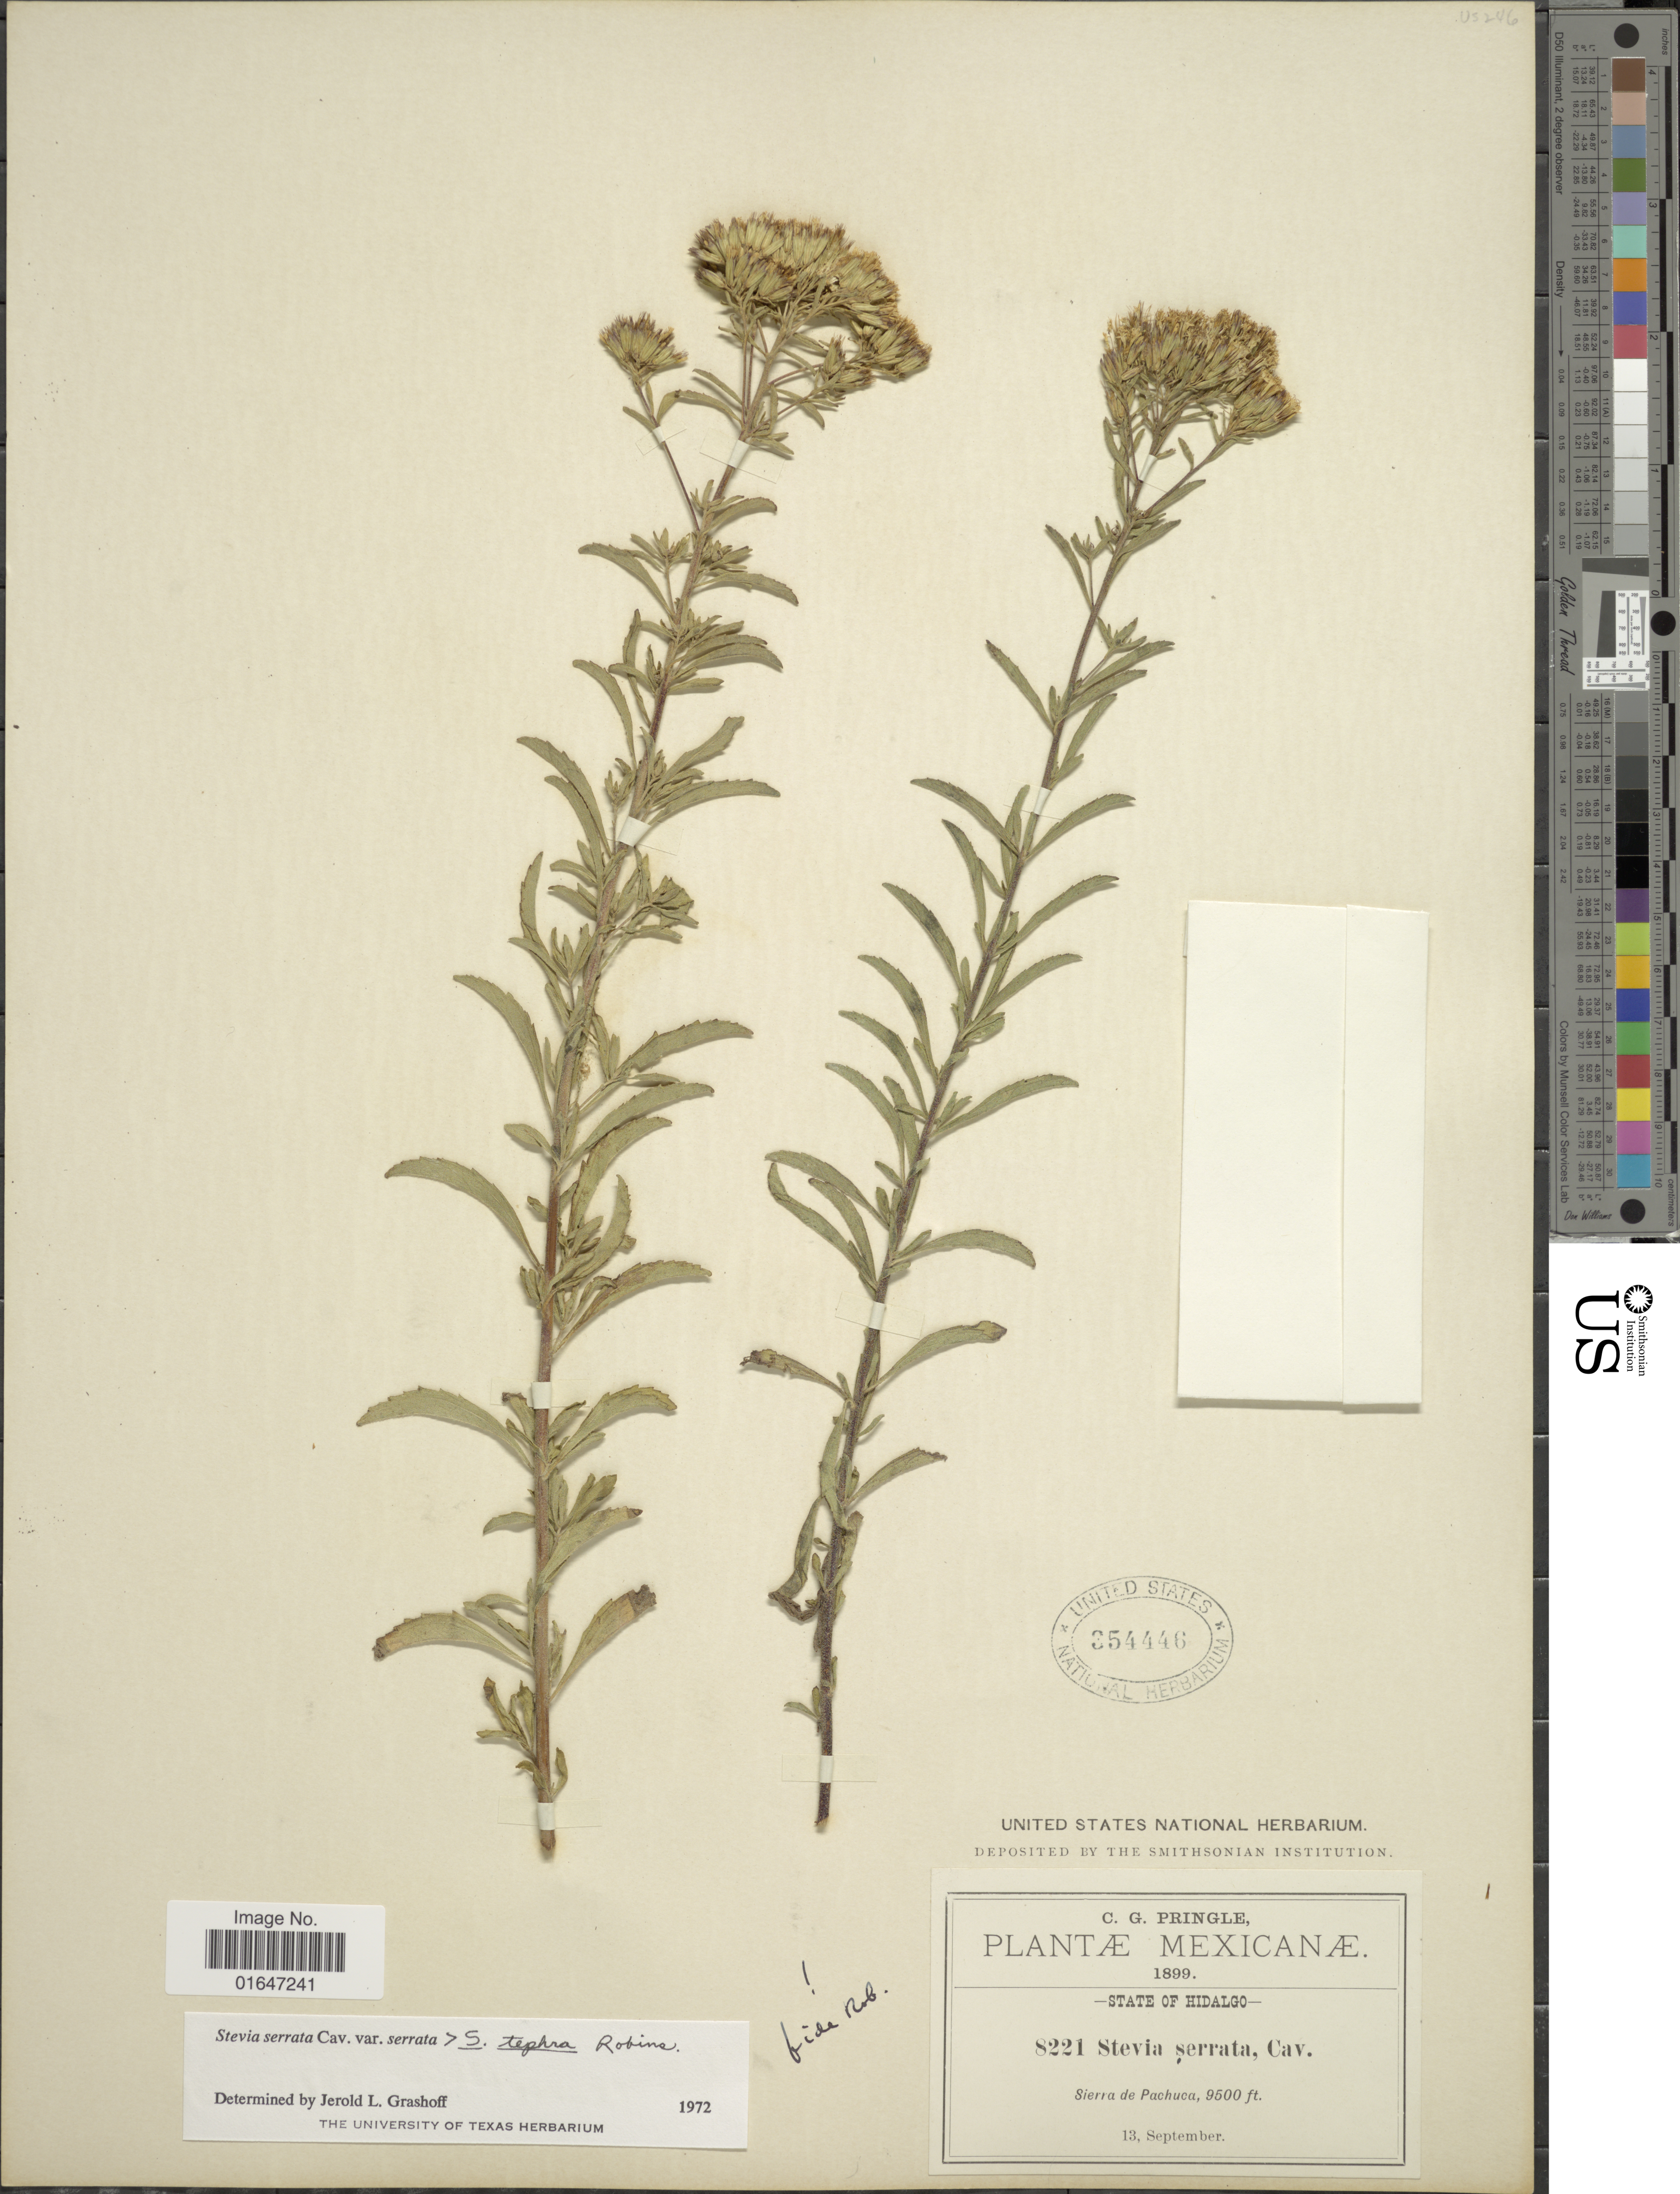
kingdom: Plantae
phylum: Tracheophyta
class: Magnoliopsida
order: Asterales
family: Asteraceae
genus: Stevia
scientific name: Stevia serrata var. serrata x S. tephra B.L. Rob.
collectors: C. G. Pringle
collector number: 8221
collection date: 1899-09-13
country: Mexico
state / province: Hidalgo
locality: State of Hidalgo, Sierra de Pachuca.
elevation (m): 2896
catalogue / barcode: US 354446